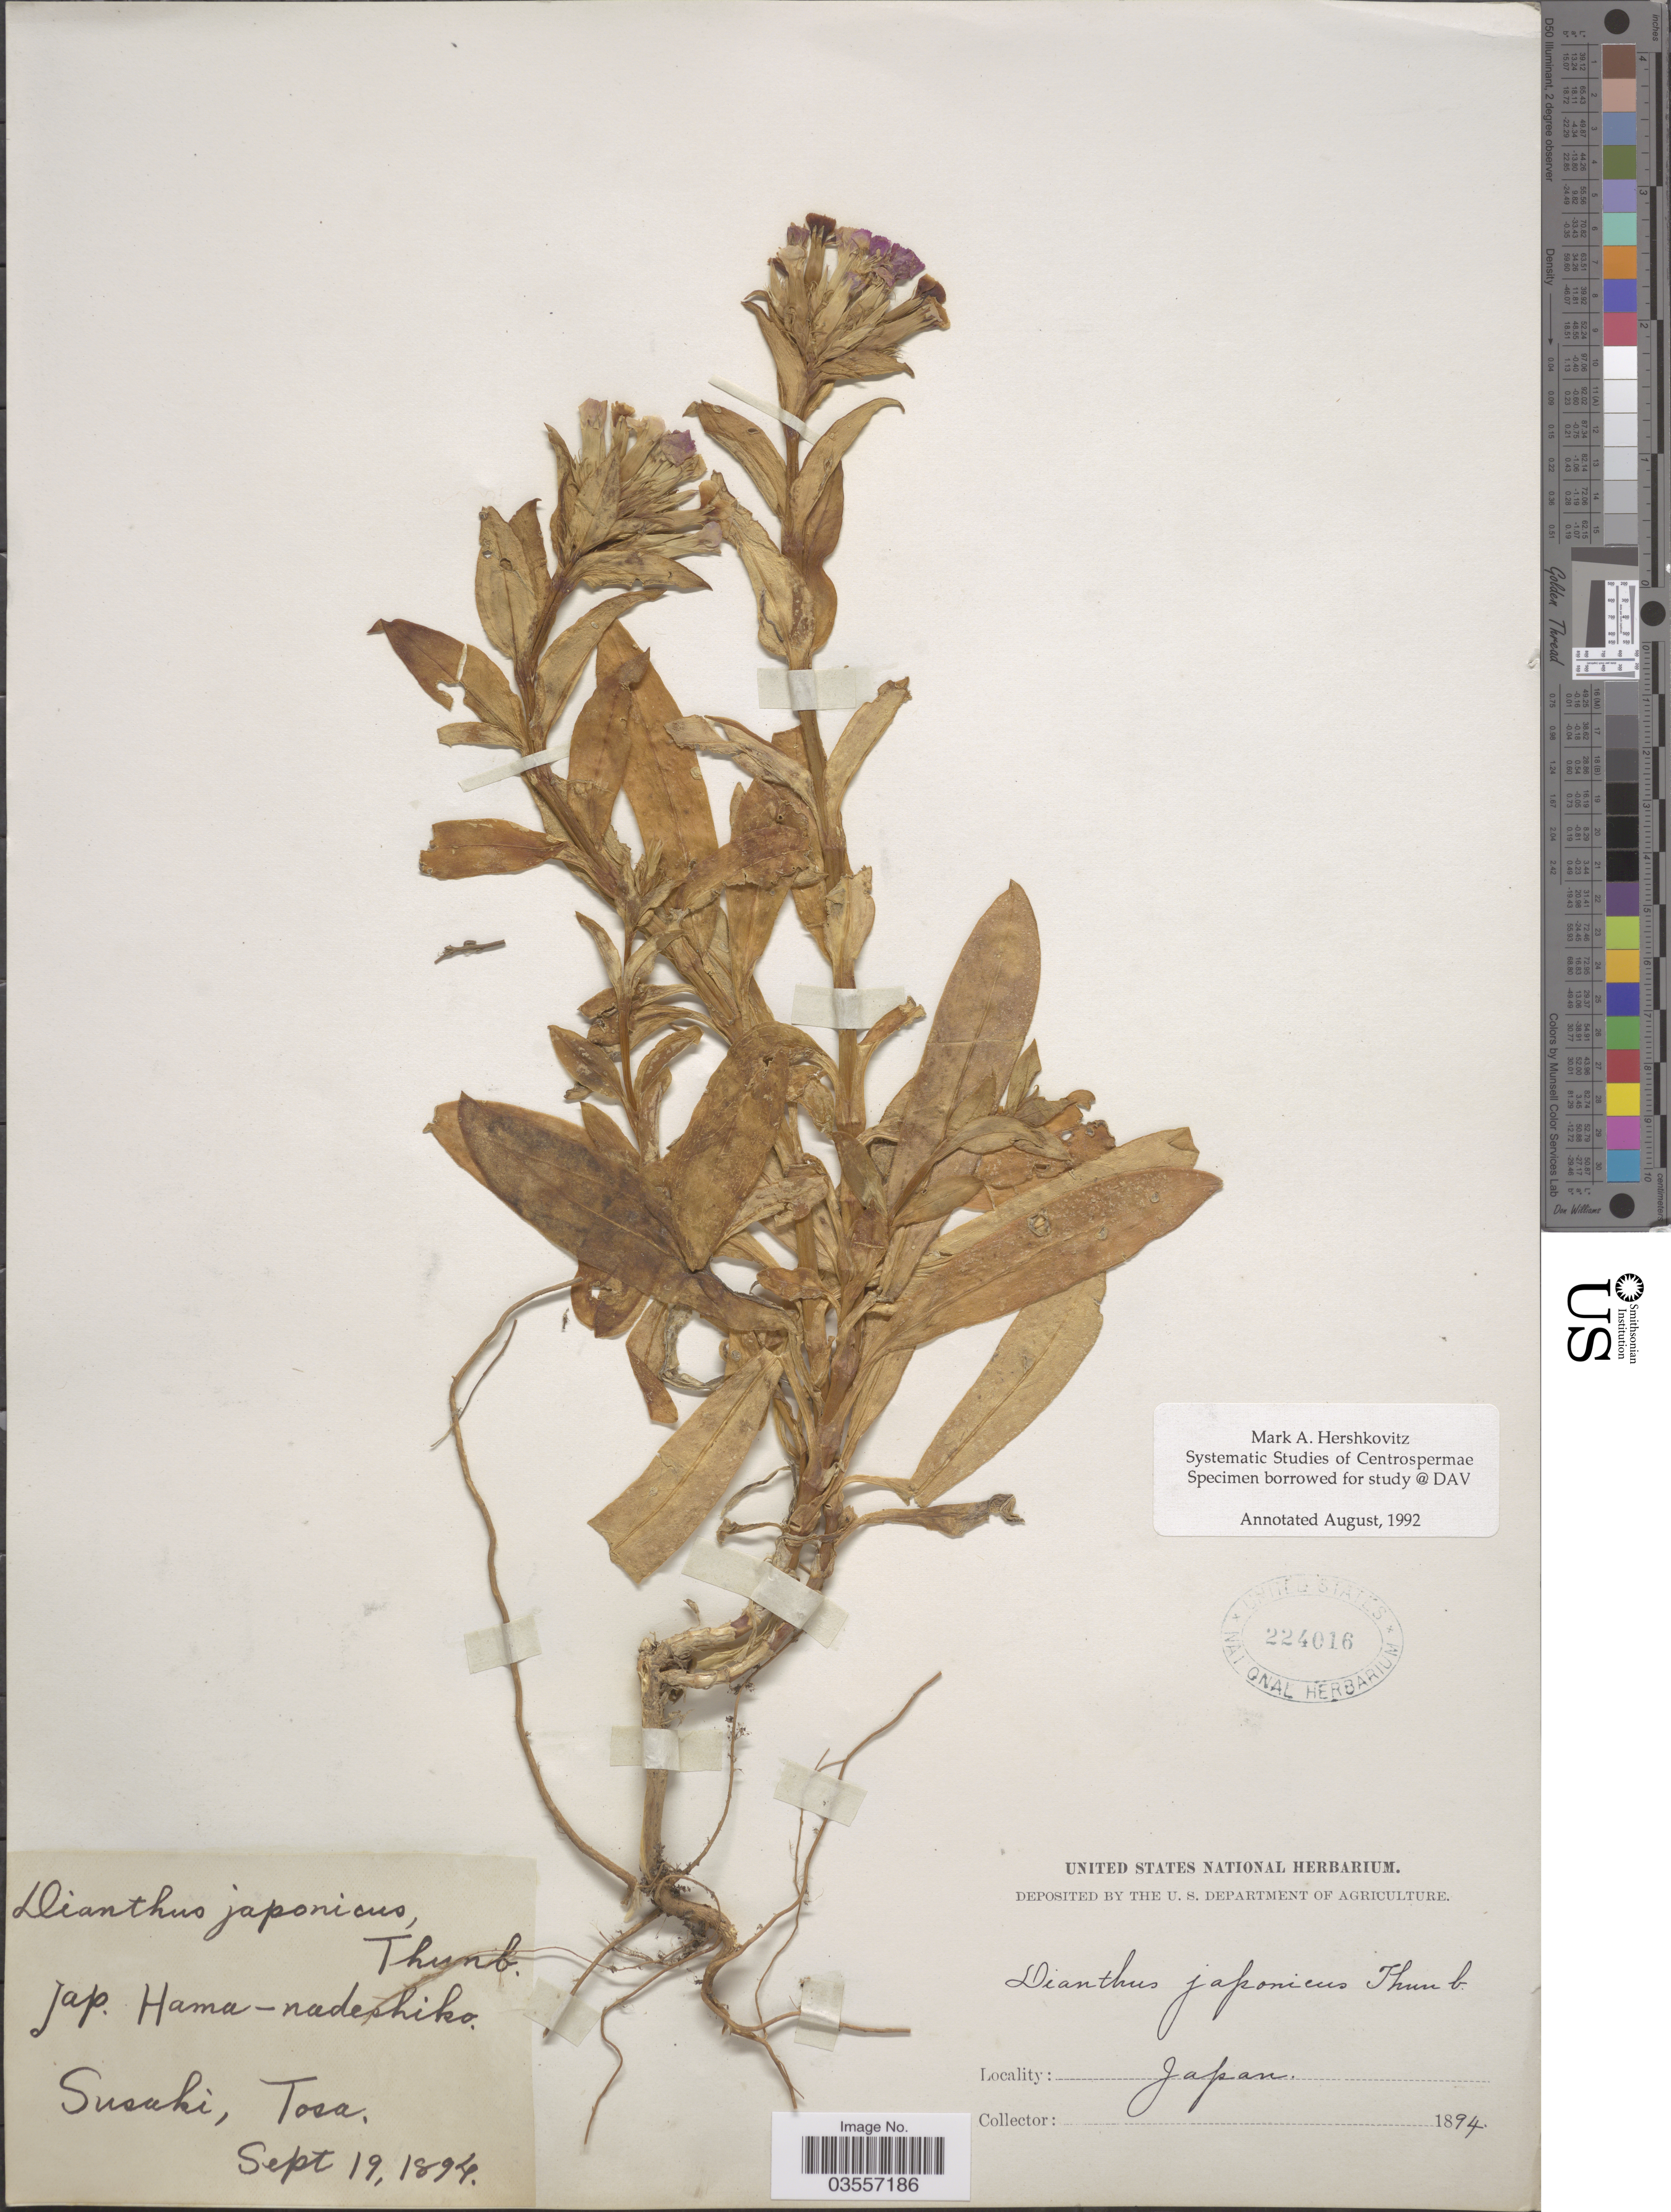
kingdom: Plantae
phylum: Tracheophyta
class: Magnoliopsida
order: Caryophyllales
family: Caryophyllaceae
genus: Dianthus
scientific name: Dianthus japonicus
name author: Thunb.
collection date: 1894-09-19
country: Japan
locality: Susaki, Tosa.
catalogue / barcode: US 224016